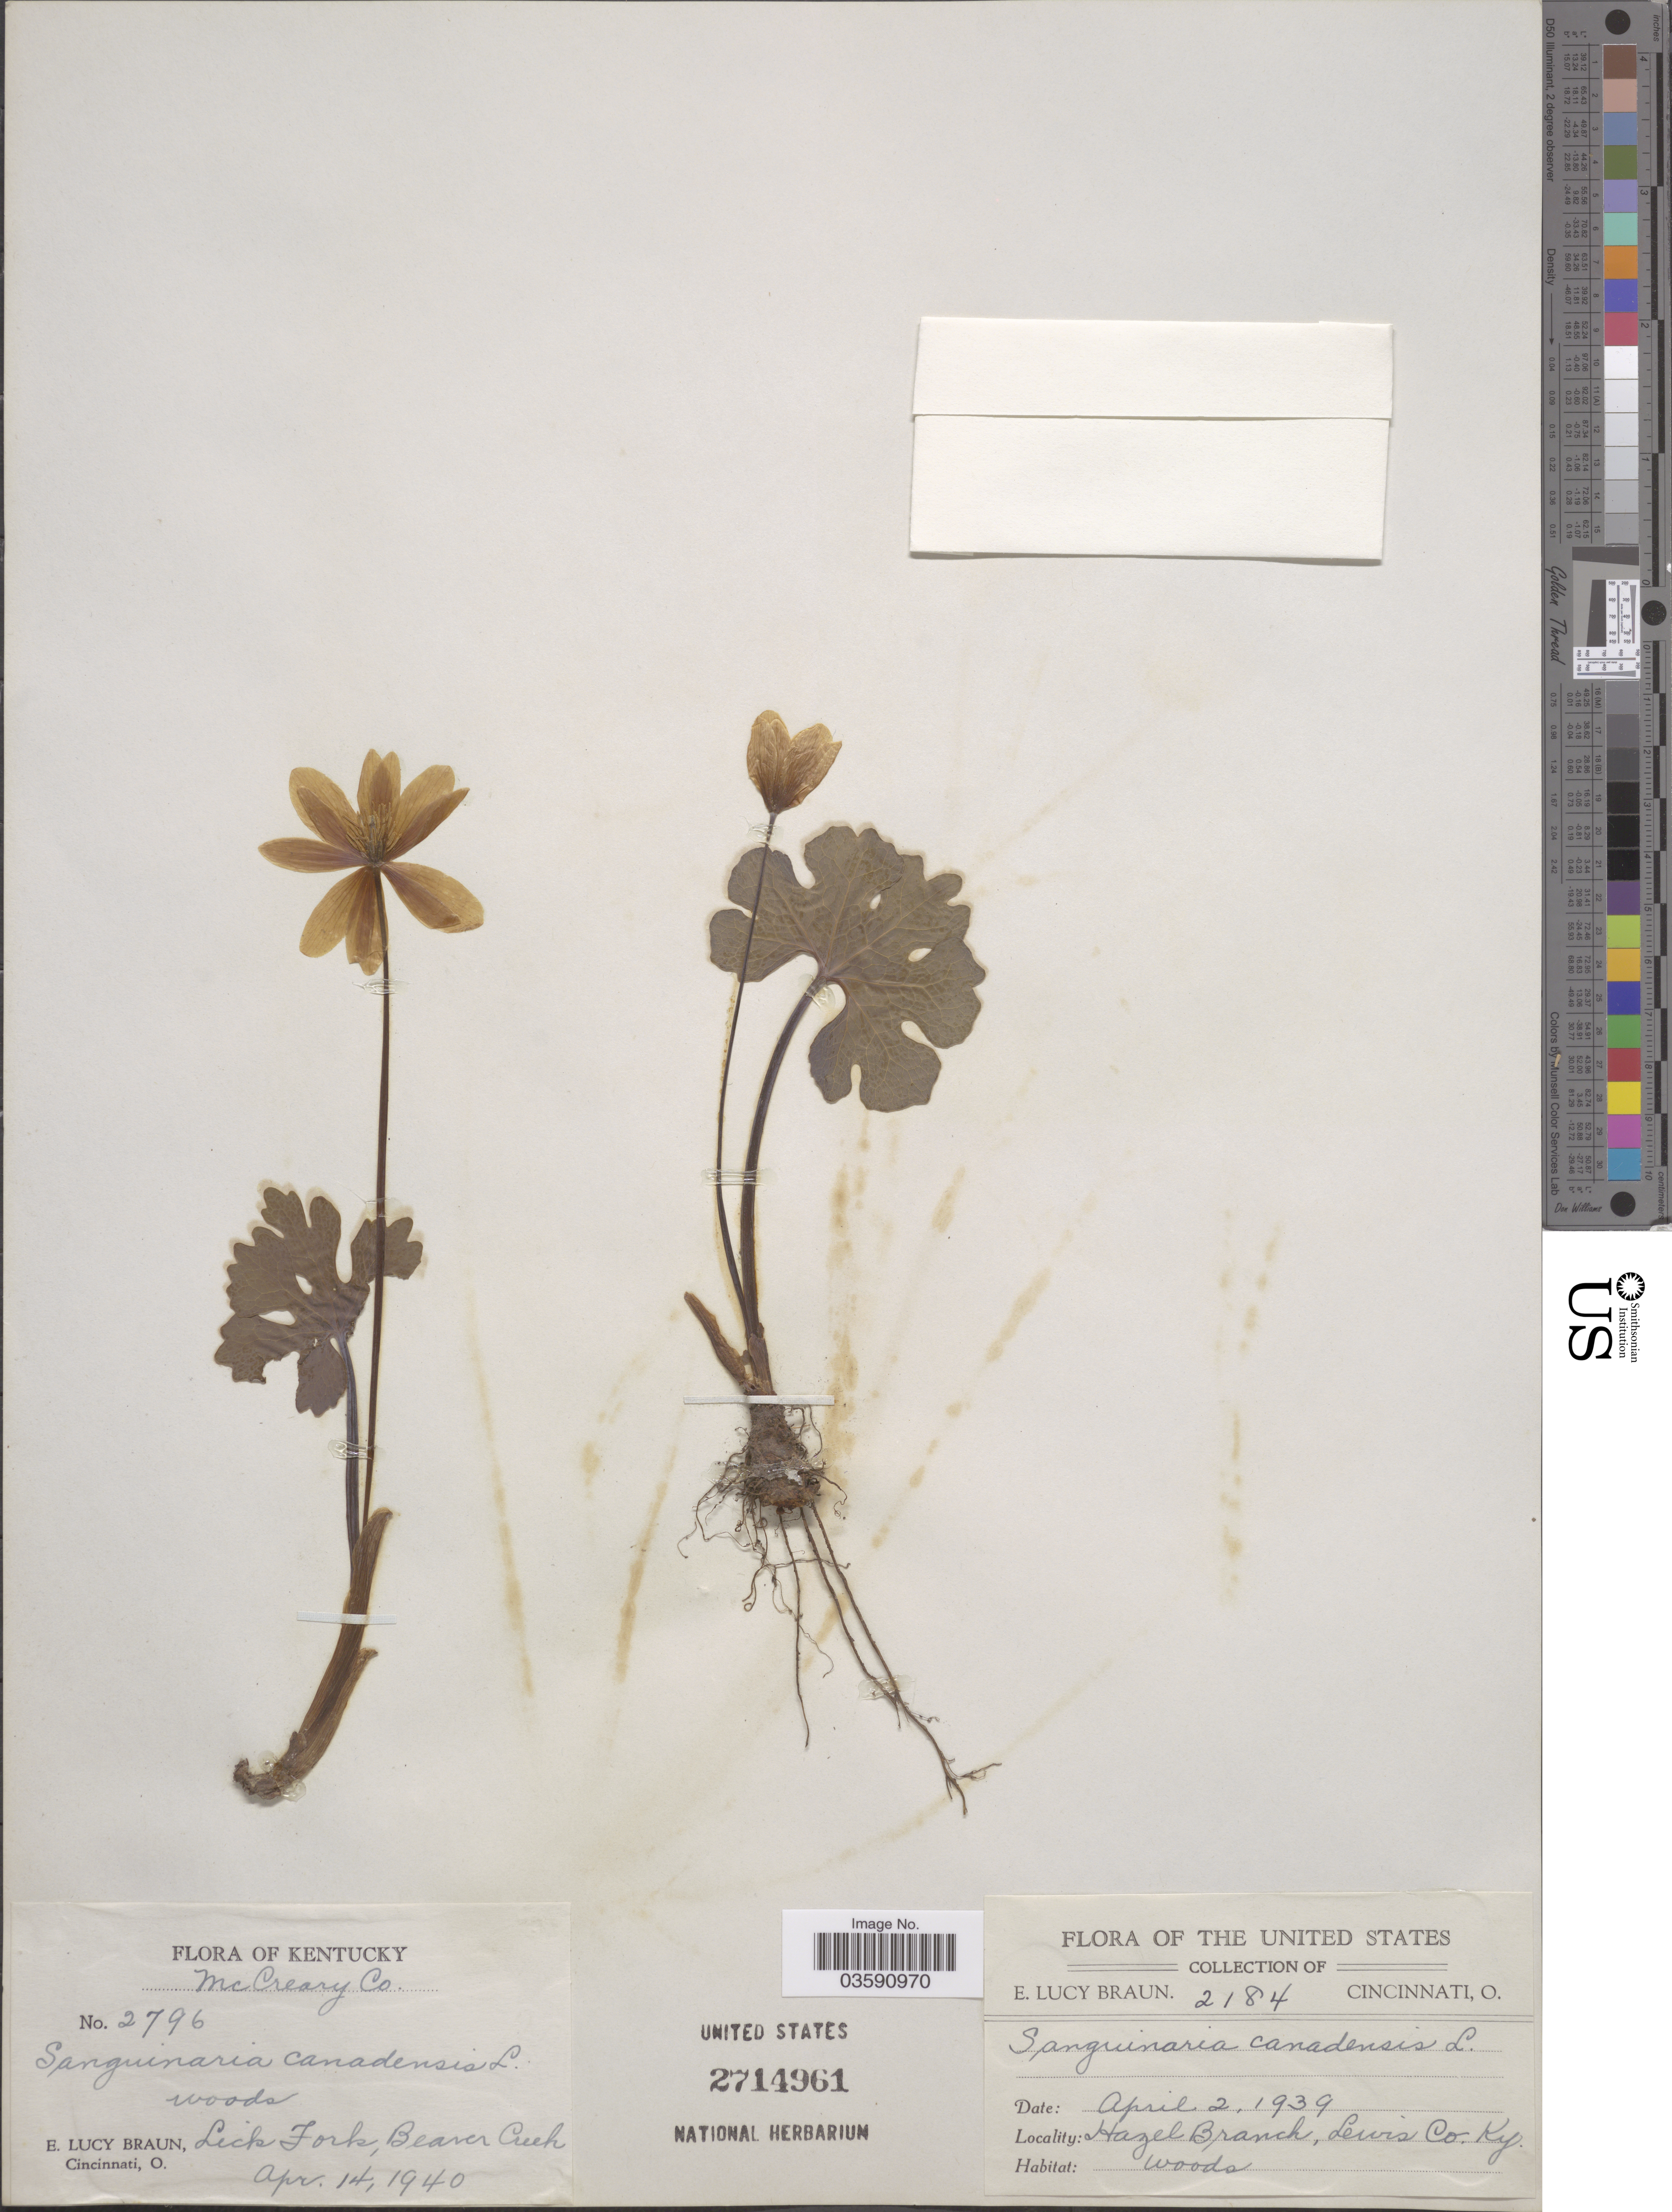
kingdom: Plantae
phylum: Tracheophyta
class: Magnoliopsida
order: Ranunculales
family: Papaveraceae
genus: Sanguinaria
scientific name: Sanguinaria canadensis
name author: L.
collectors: E. L. Braun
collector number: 2796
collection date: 1940-04-14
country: United States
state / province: Kentucky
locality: McCreary Co. Lick Fork, Beaver Creek.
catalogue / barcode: US 2714961